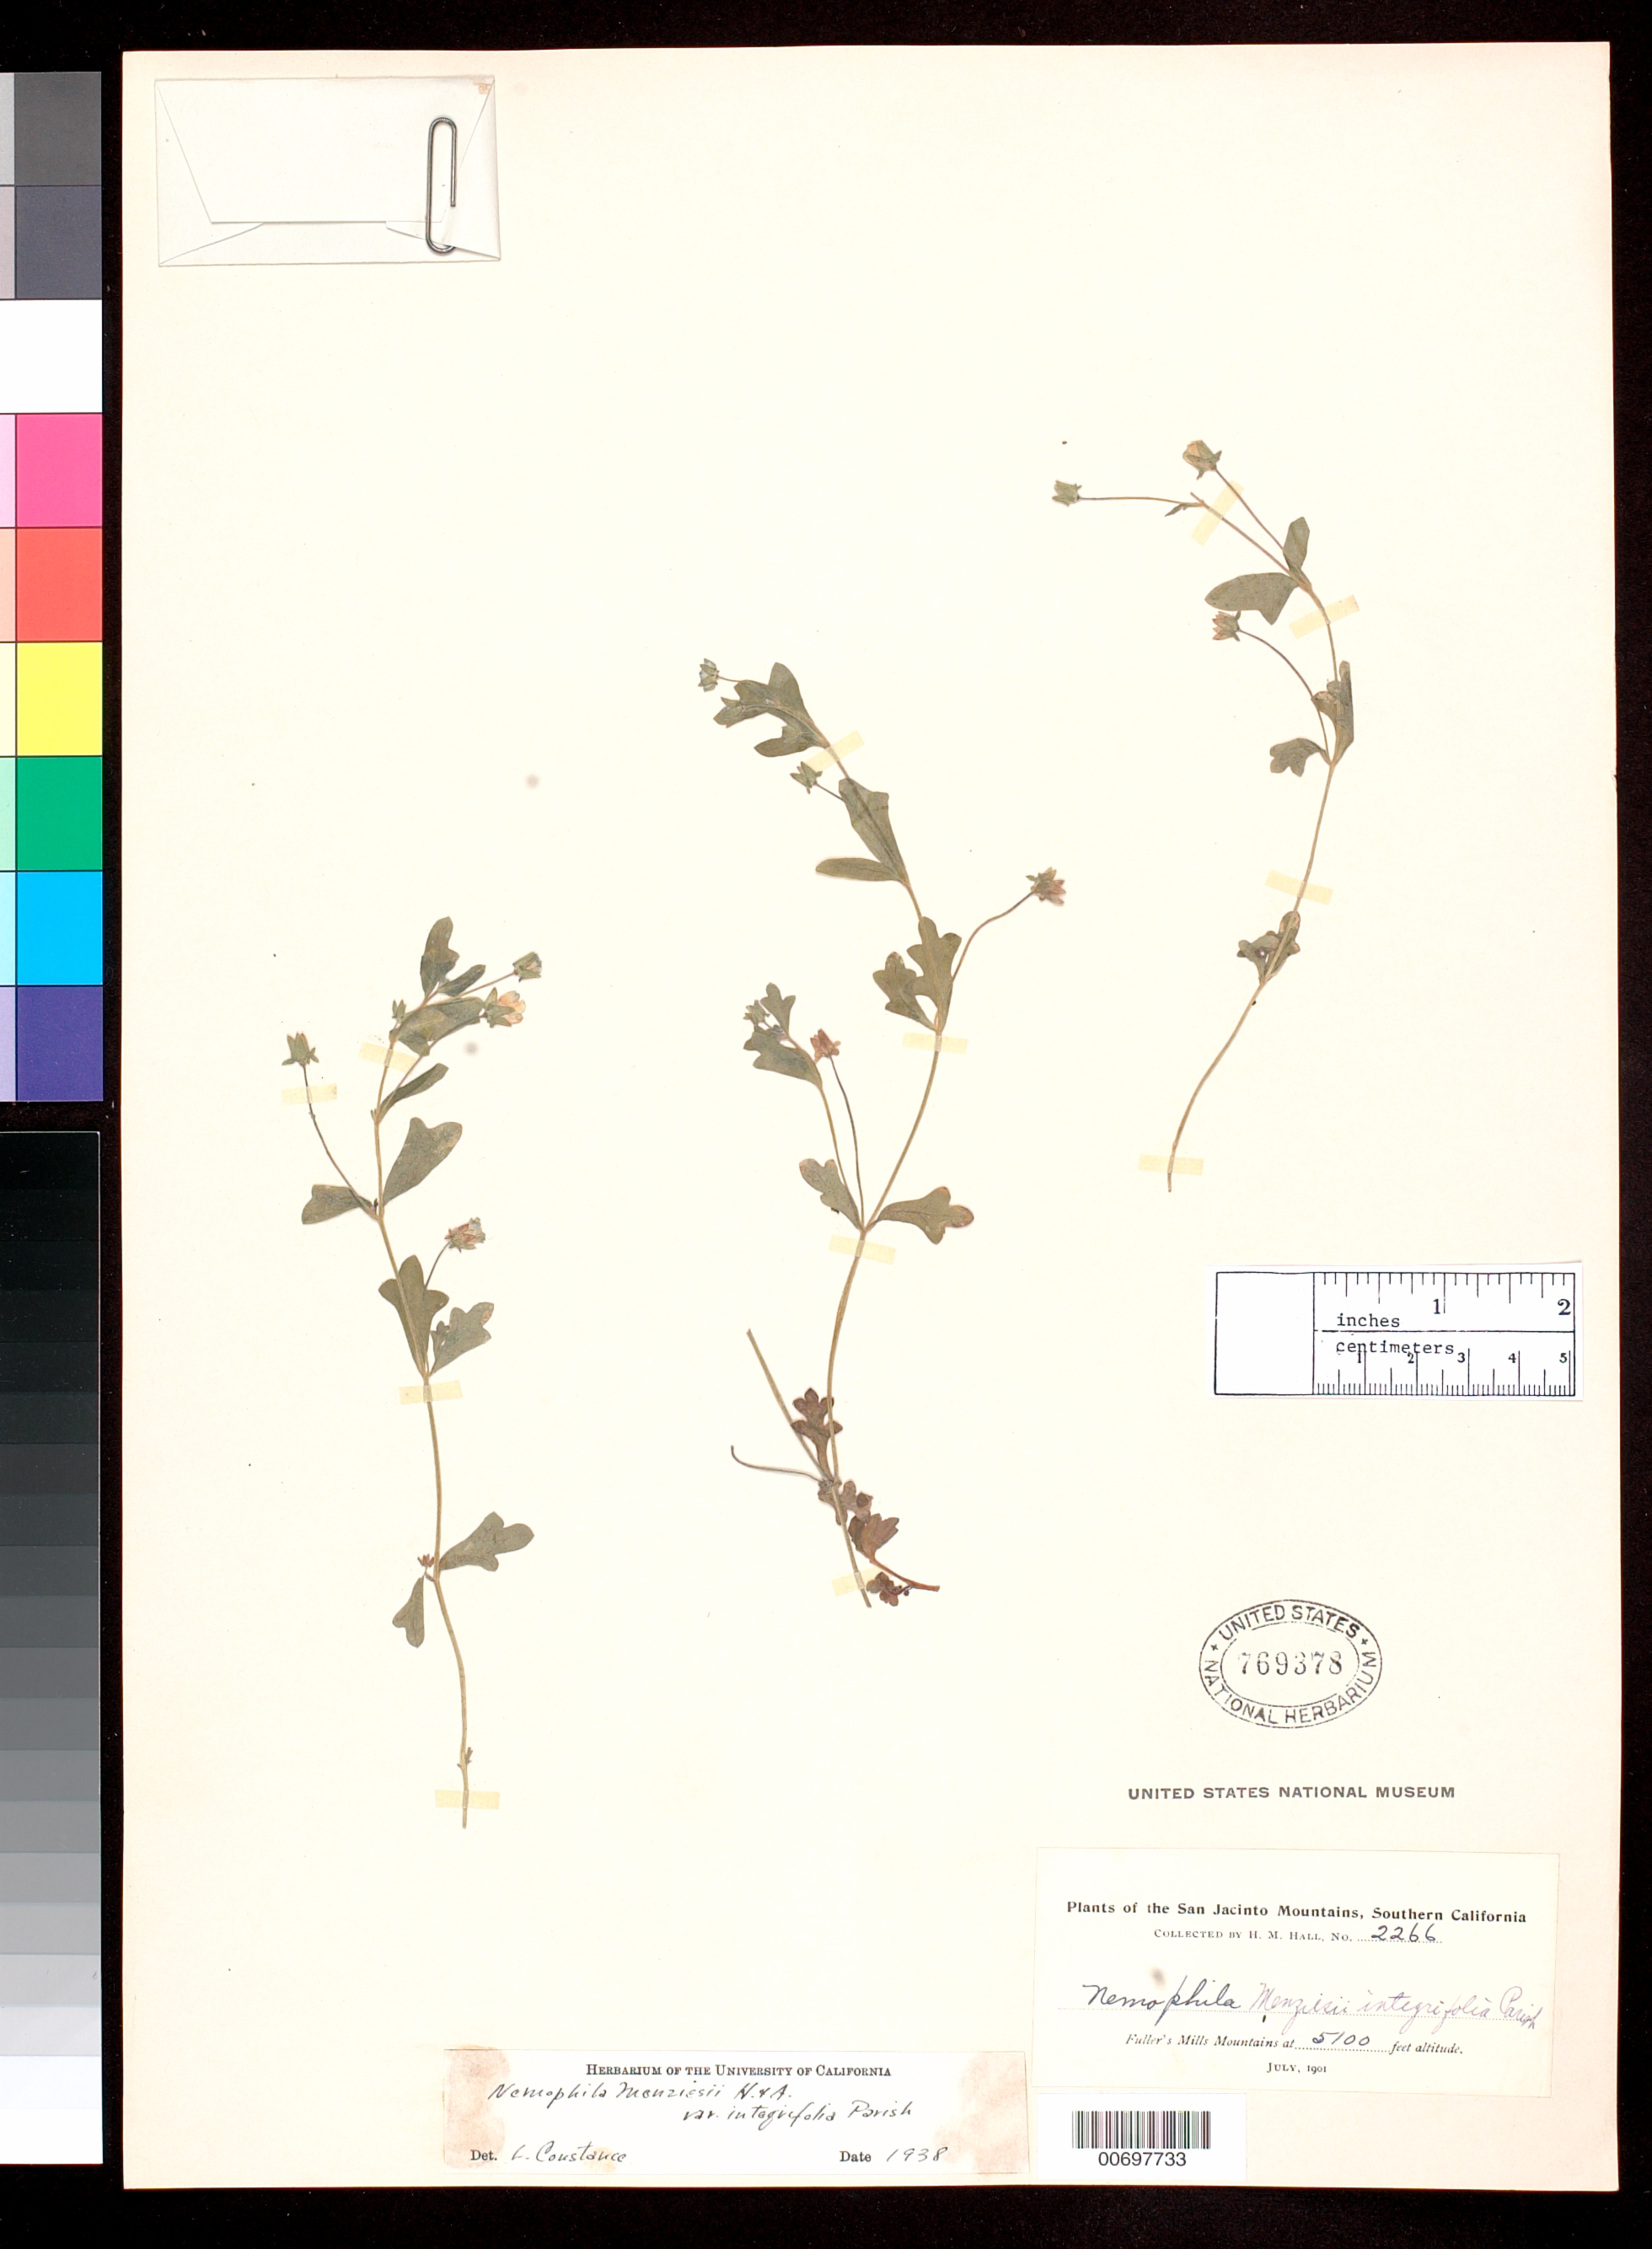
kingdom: Plantae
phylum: Tracheophyta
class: Magnoliopsida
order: Boraginales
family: Hydrophyllaceae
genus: Nemophila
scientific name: Nemophila menziesii var. integrifolia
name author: Hook. & Arn.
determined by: Constance, L., (UC), University of California Berkeley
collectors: H. M. Hall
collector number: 2266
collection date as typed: Jul 1901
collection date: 1901-07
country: United States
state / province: California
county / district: Riverside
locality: San Jacinto Mts., Fuller's Mills Mts.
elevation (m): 1554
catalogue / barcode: US 769378